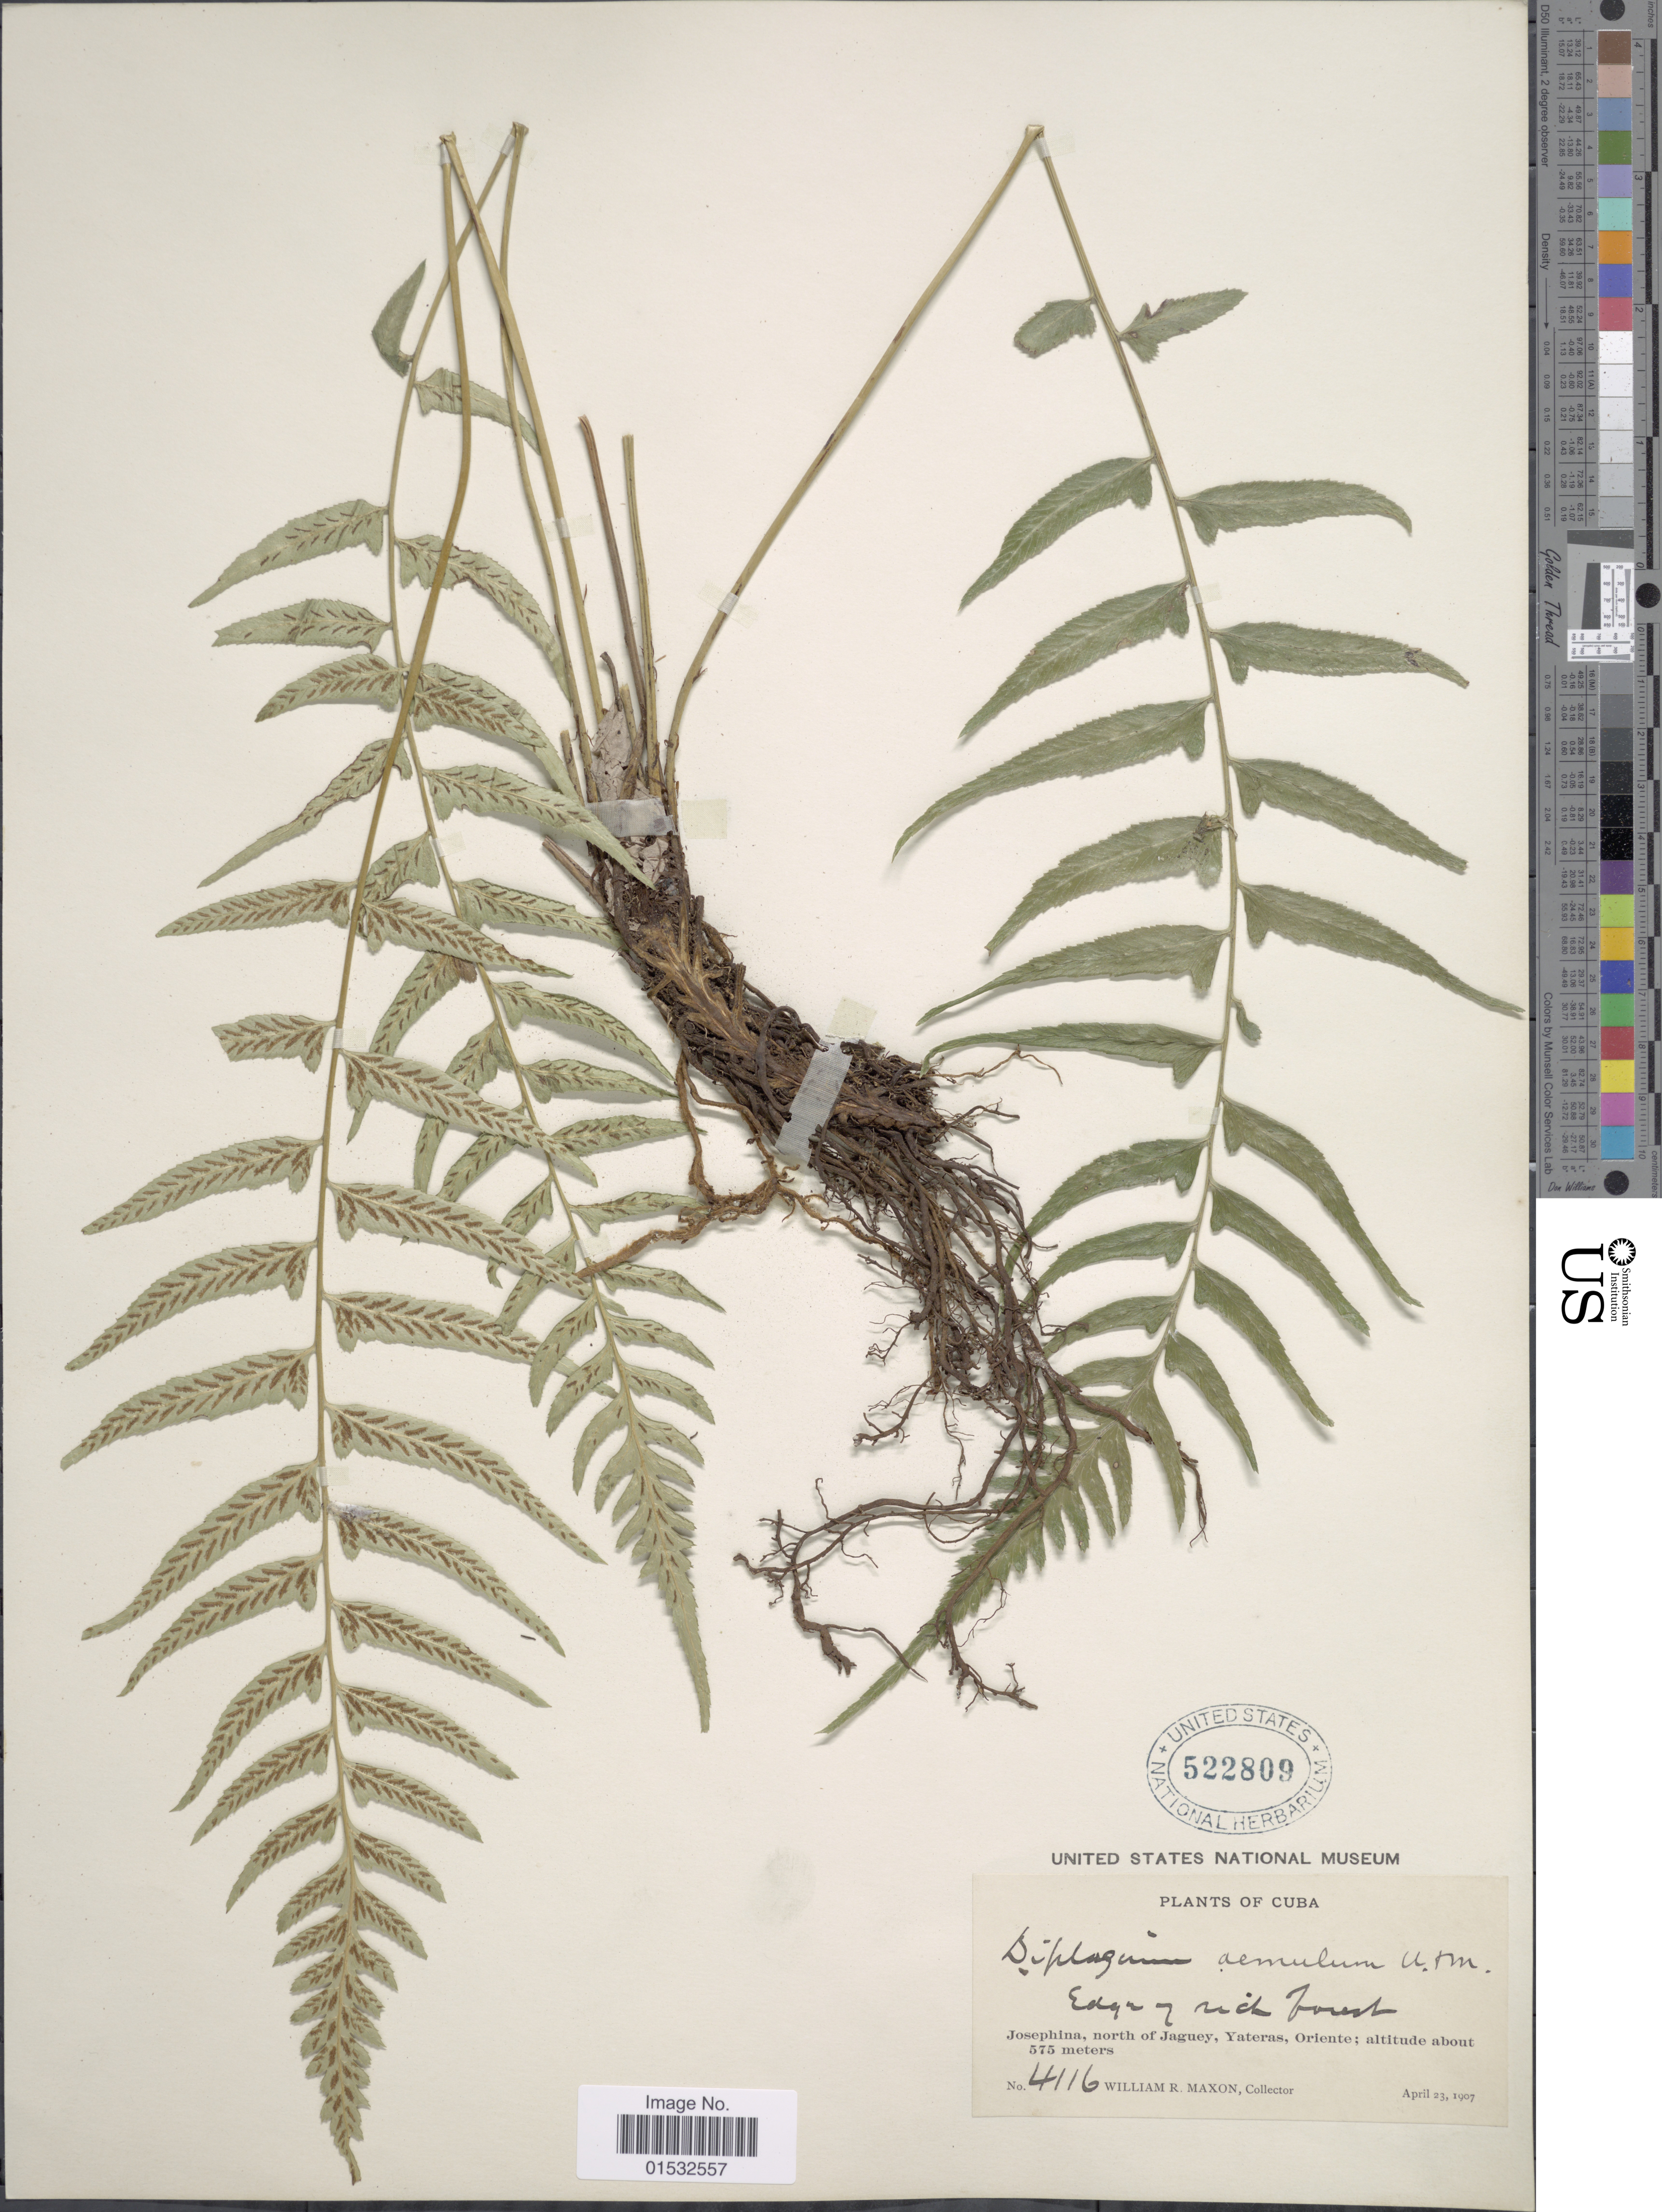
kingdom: Plantae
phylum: Tracheophyta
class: Polypodiopsida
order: Polypodiales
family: Athyriaceae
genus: Diplazium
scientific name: Diplazium unilobum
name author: (Poir.) Hieron.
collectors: W. R. Maxon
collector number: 4116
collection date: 1907-04-23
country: Cuba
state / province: Oriente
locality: Josephina, north of Jaguey, Yateras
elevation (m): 575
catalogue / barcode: US 522809